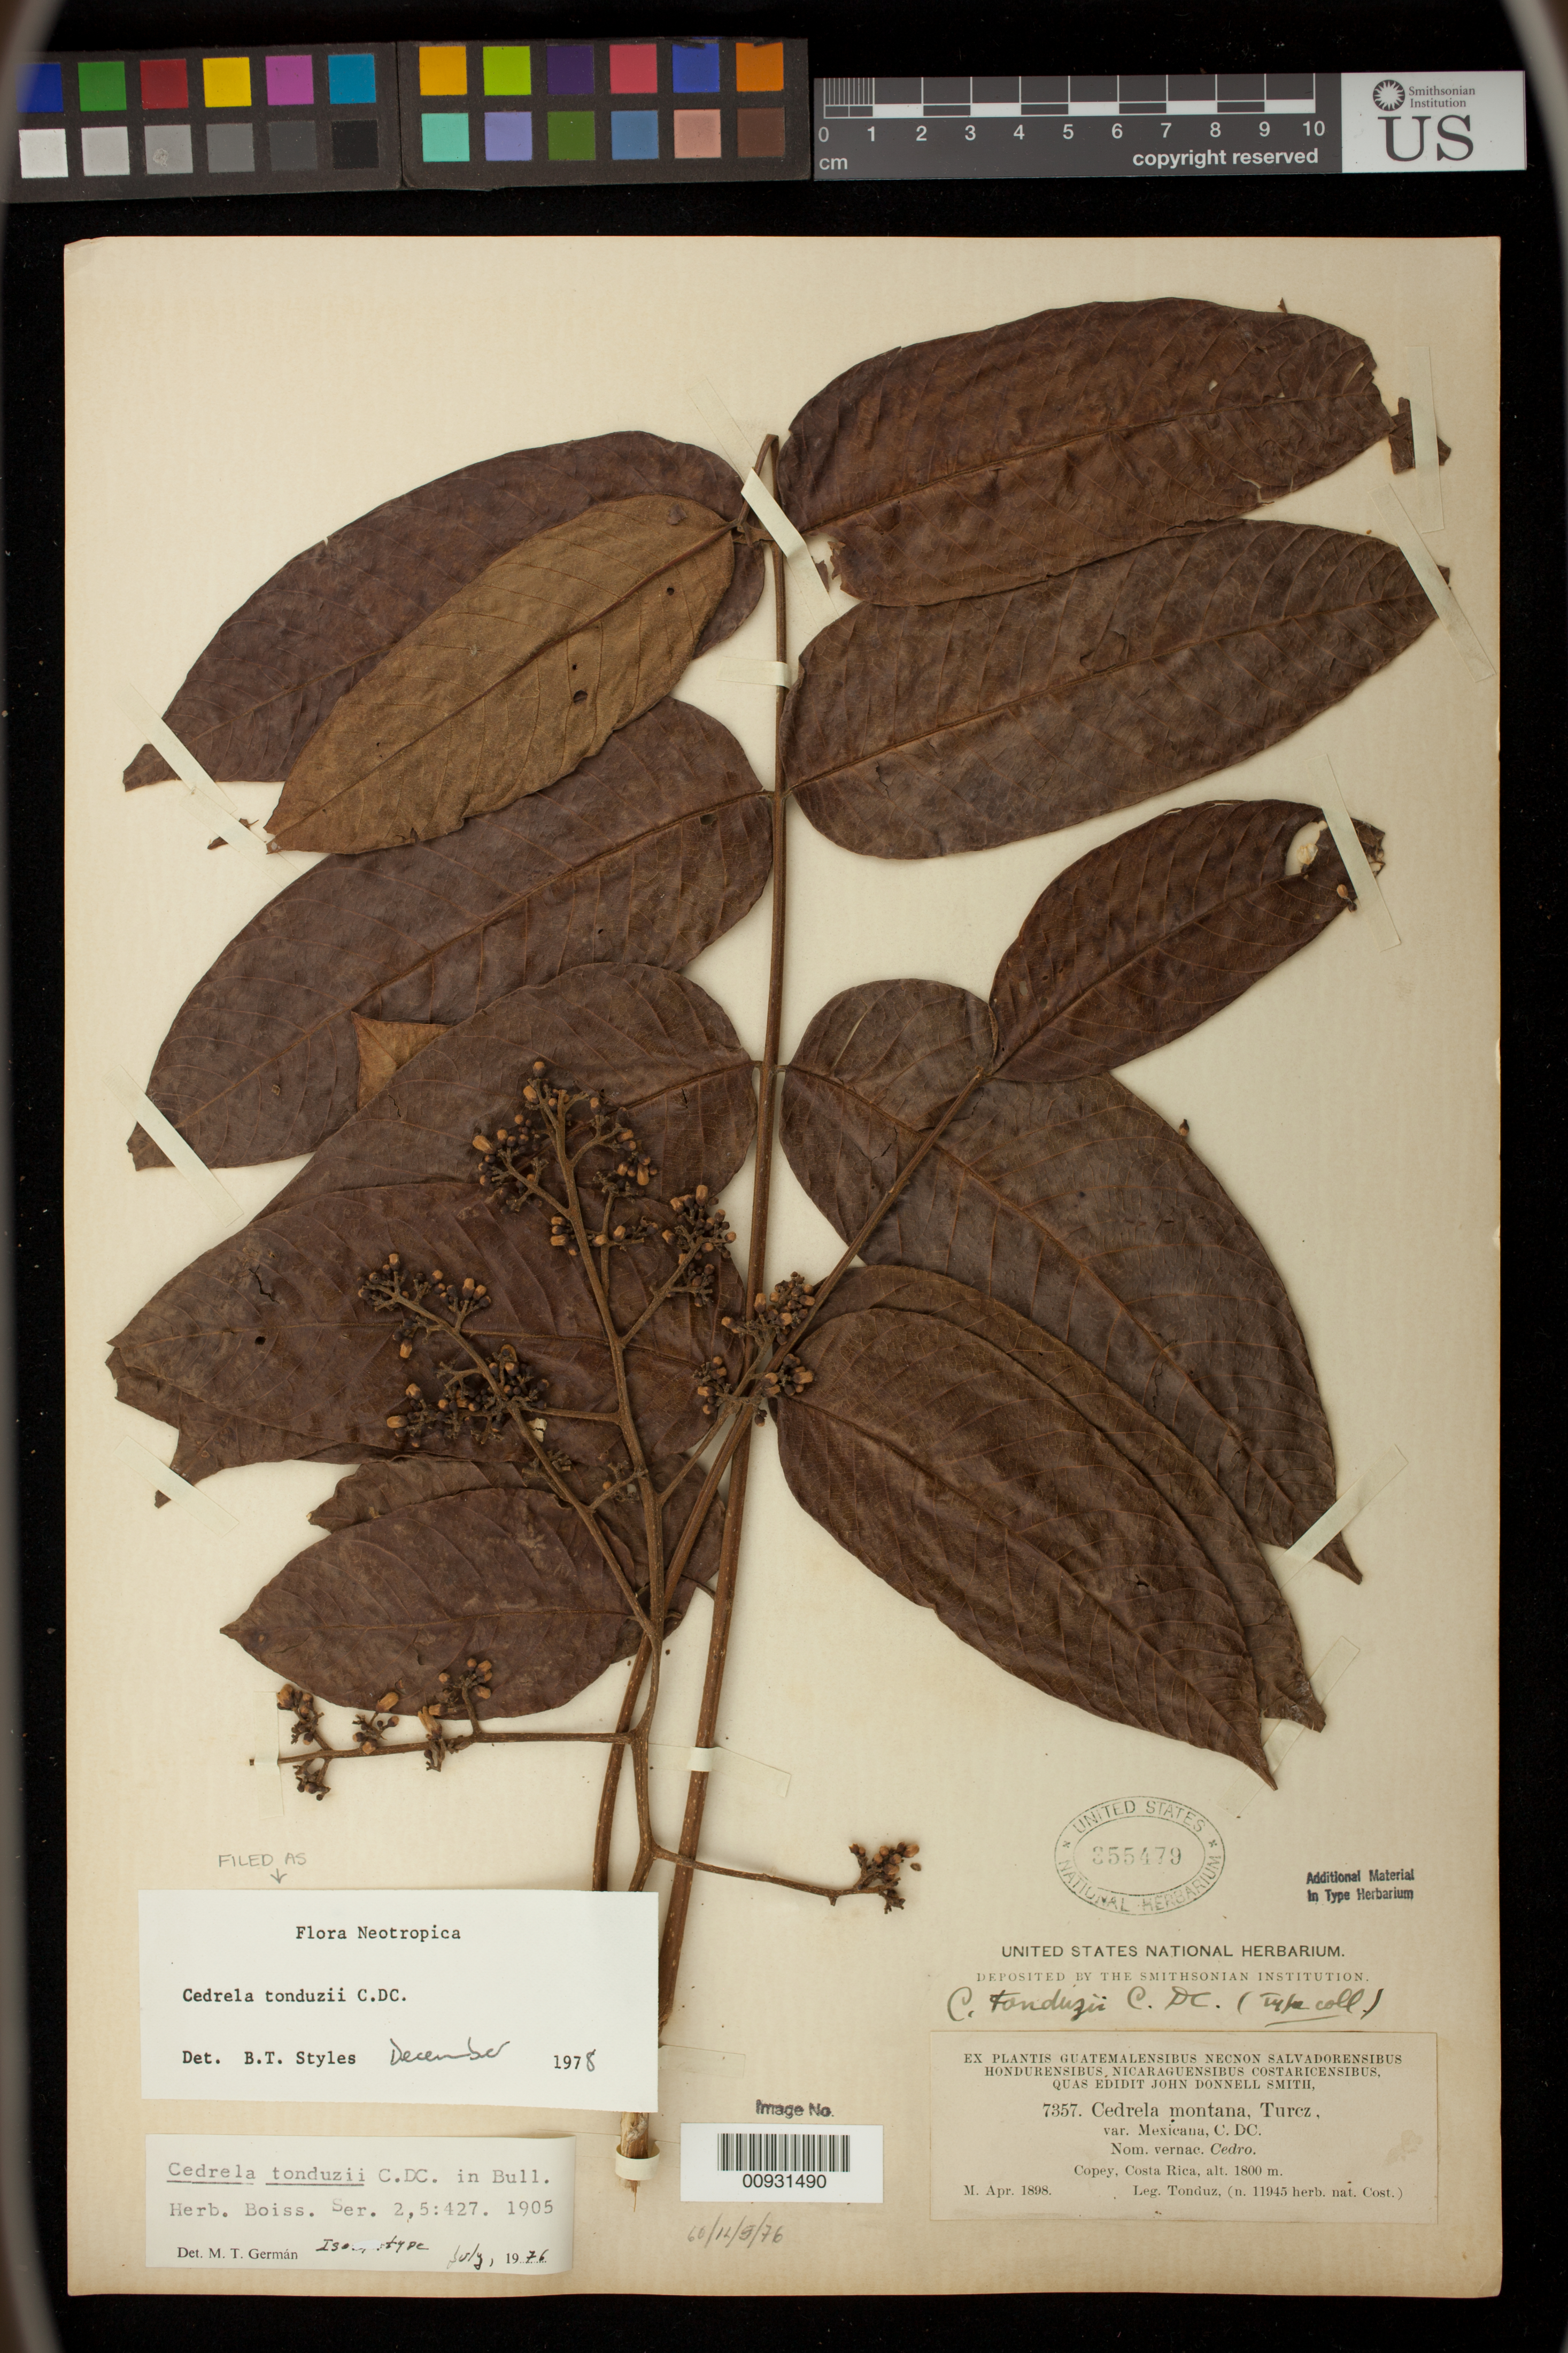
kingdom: Plantae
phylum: Tracheophyta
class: Magnoliopsida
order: Sapindales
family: Meliaceae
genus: Cedrela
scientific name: Cedrela tonduzii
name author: C. DC.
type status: Isotype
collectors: A. Tonduz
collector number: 11945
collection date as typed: Apr 1898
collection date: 1898-04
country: Costa Rica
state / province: San José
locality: Copey.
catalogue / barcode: US 355479